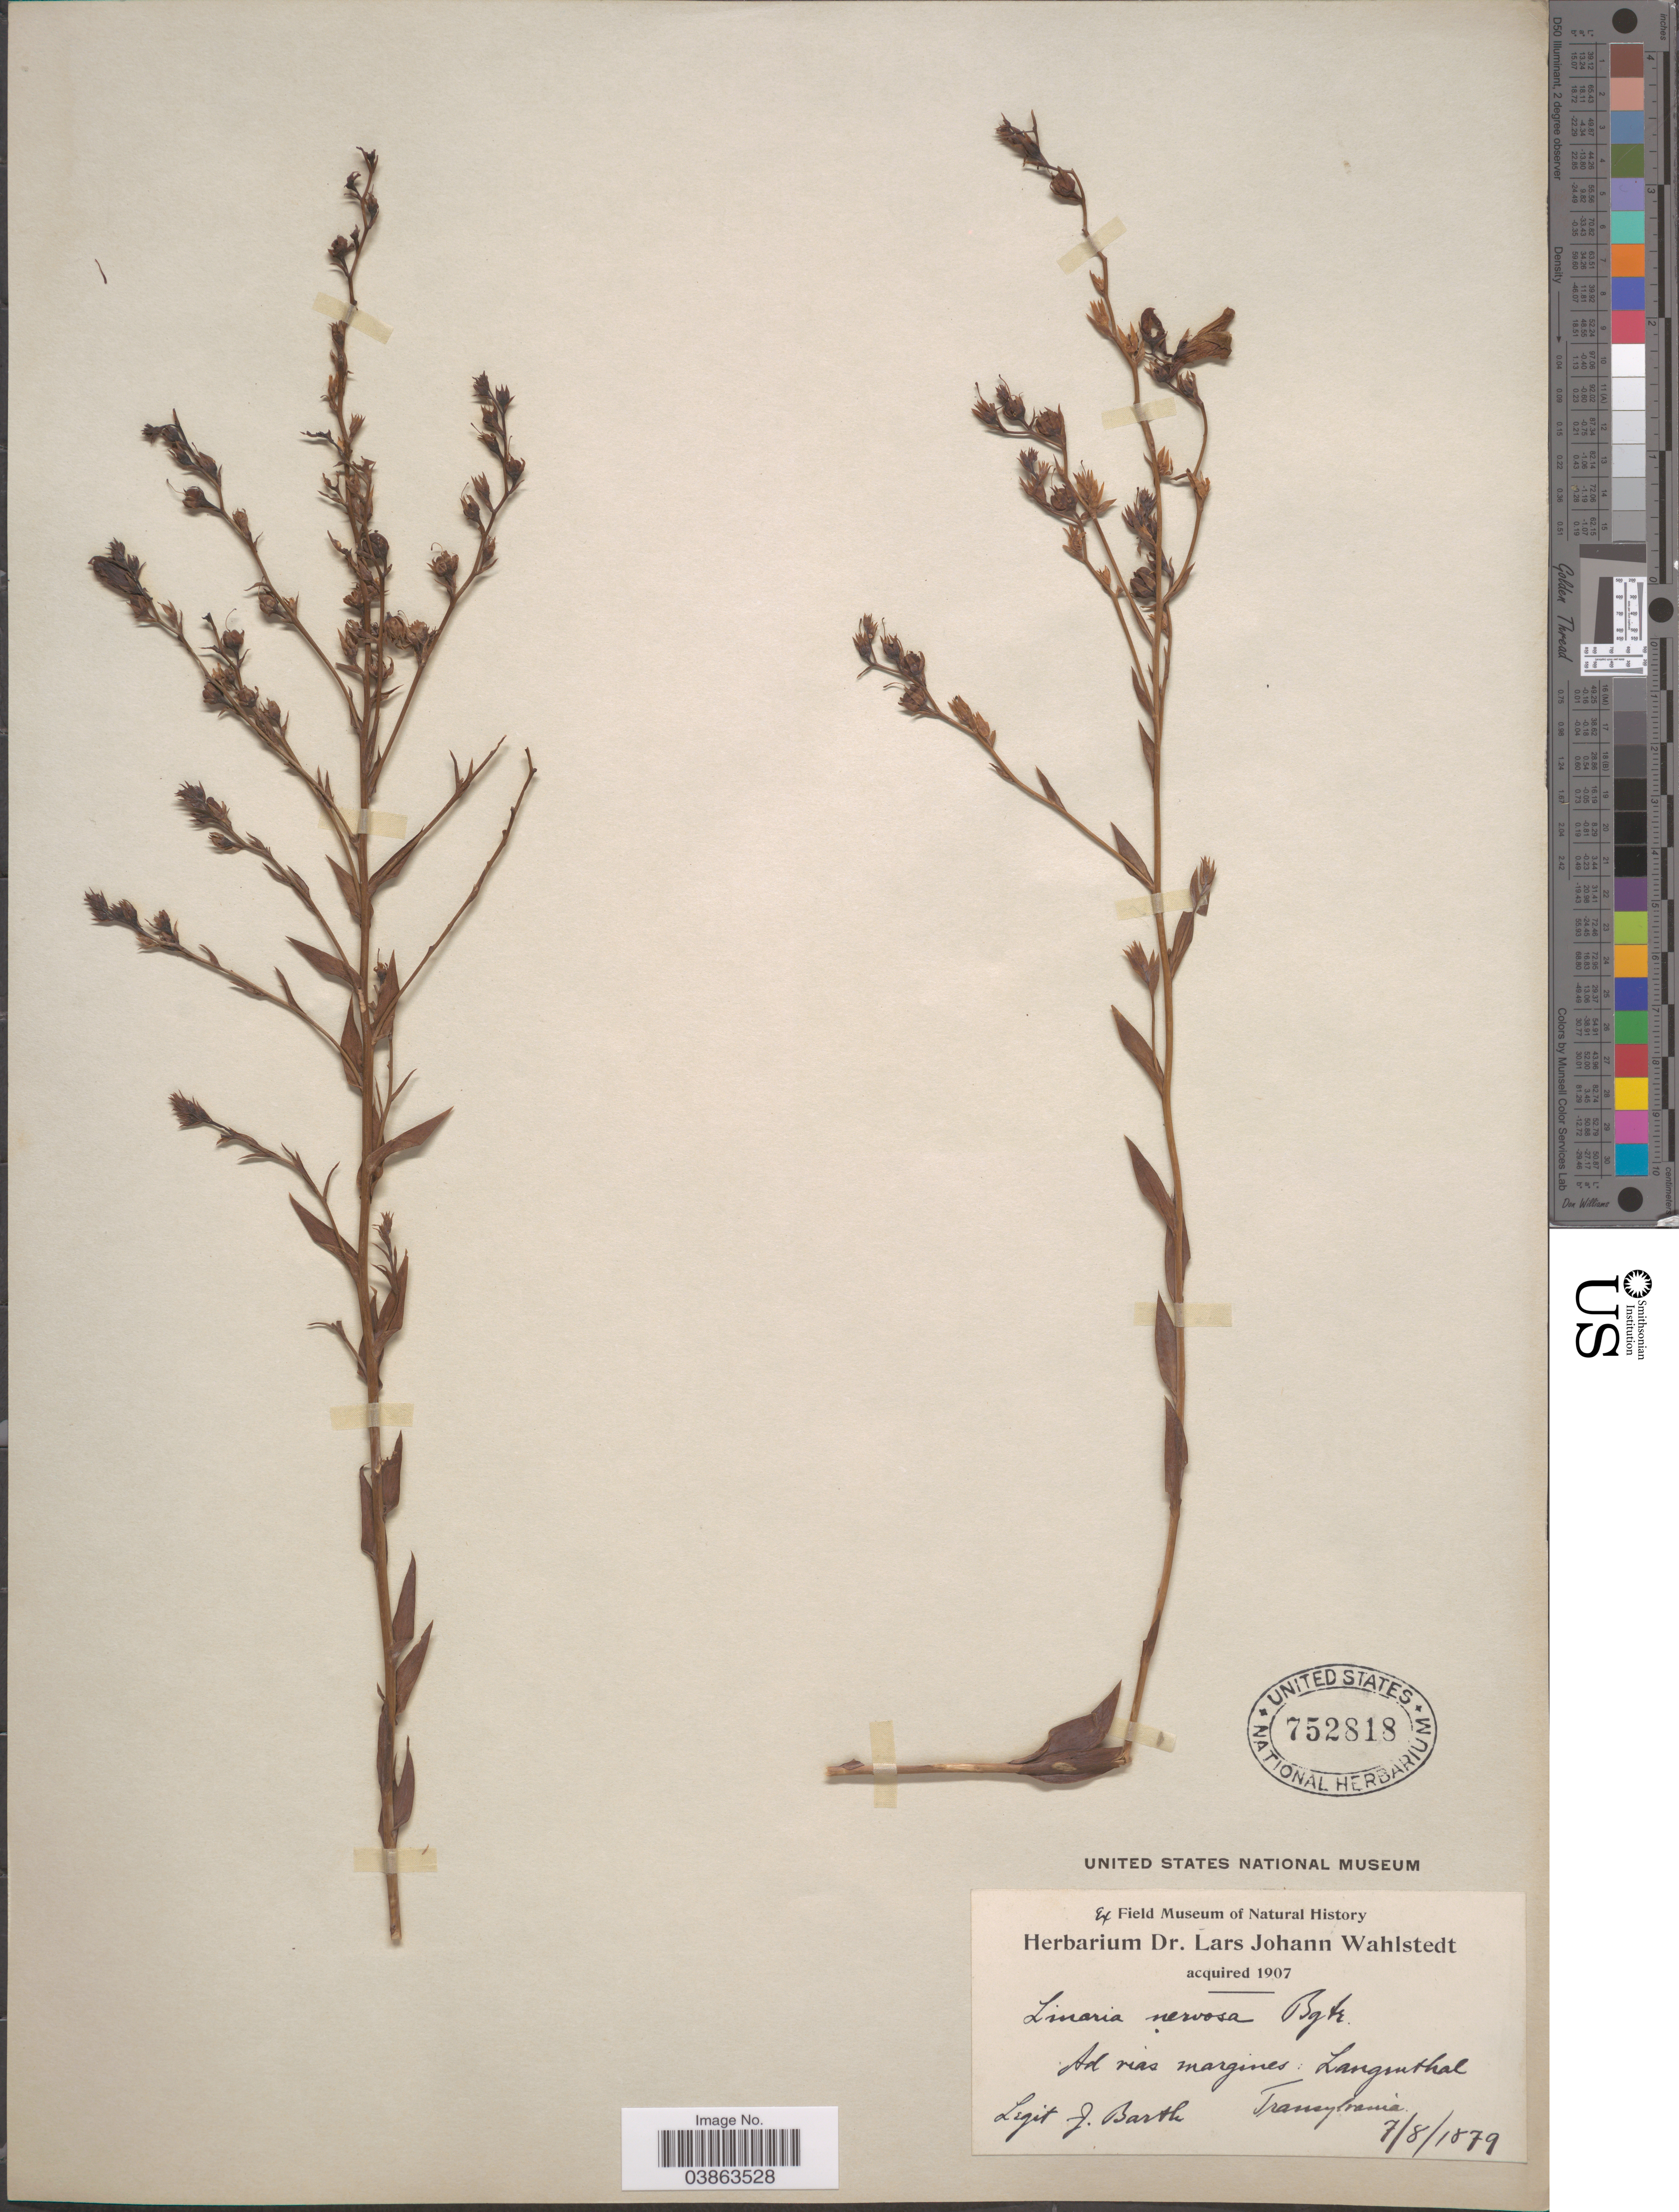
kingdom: Plantae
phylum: Tracheophyta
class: Magnoliopsida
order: Lamiales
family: Plantaginaceae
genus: Linaria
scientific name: Linaria nervosa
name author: Baumg.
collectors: J. Barth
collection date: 1879-08-07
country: Switzerland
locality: Ad vias margines: Langenthal.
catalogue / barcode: US 752818